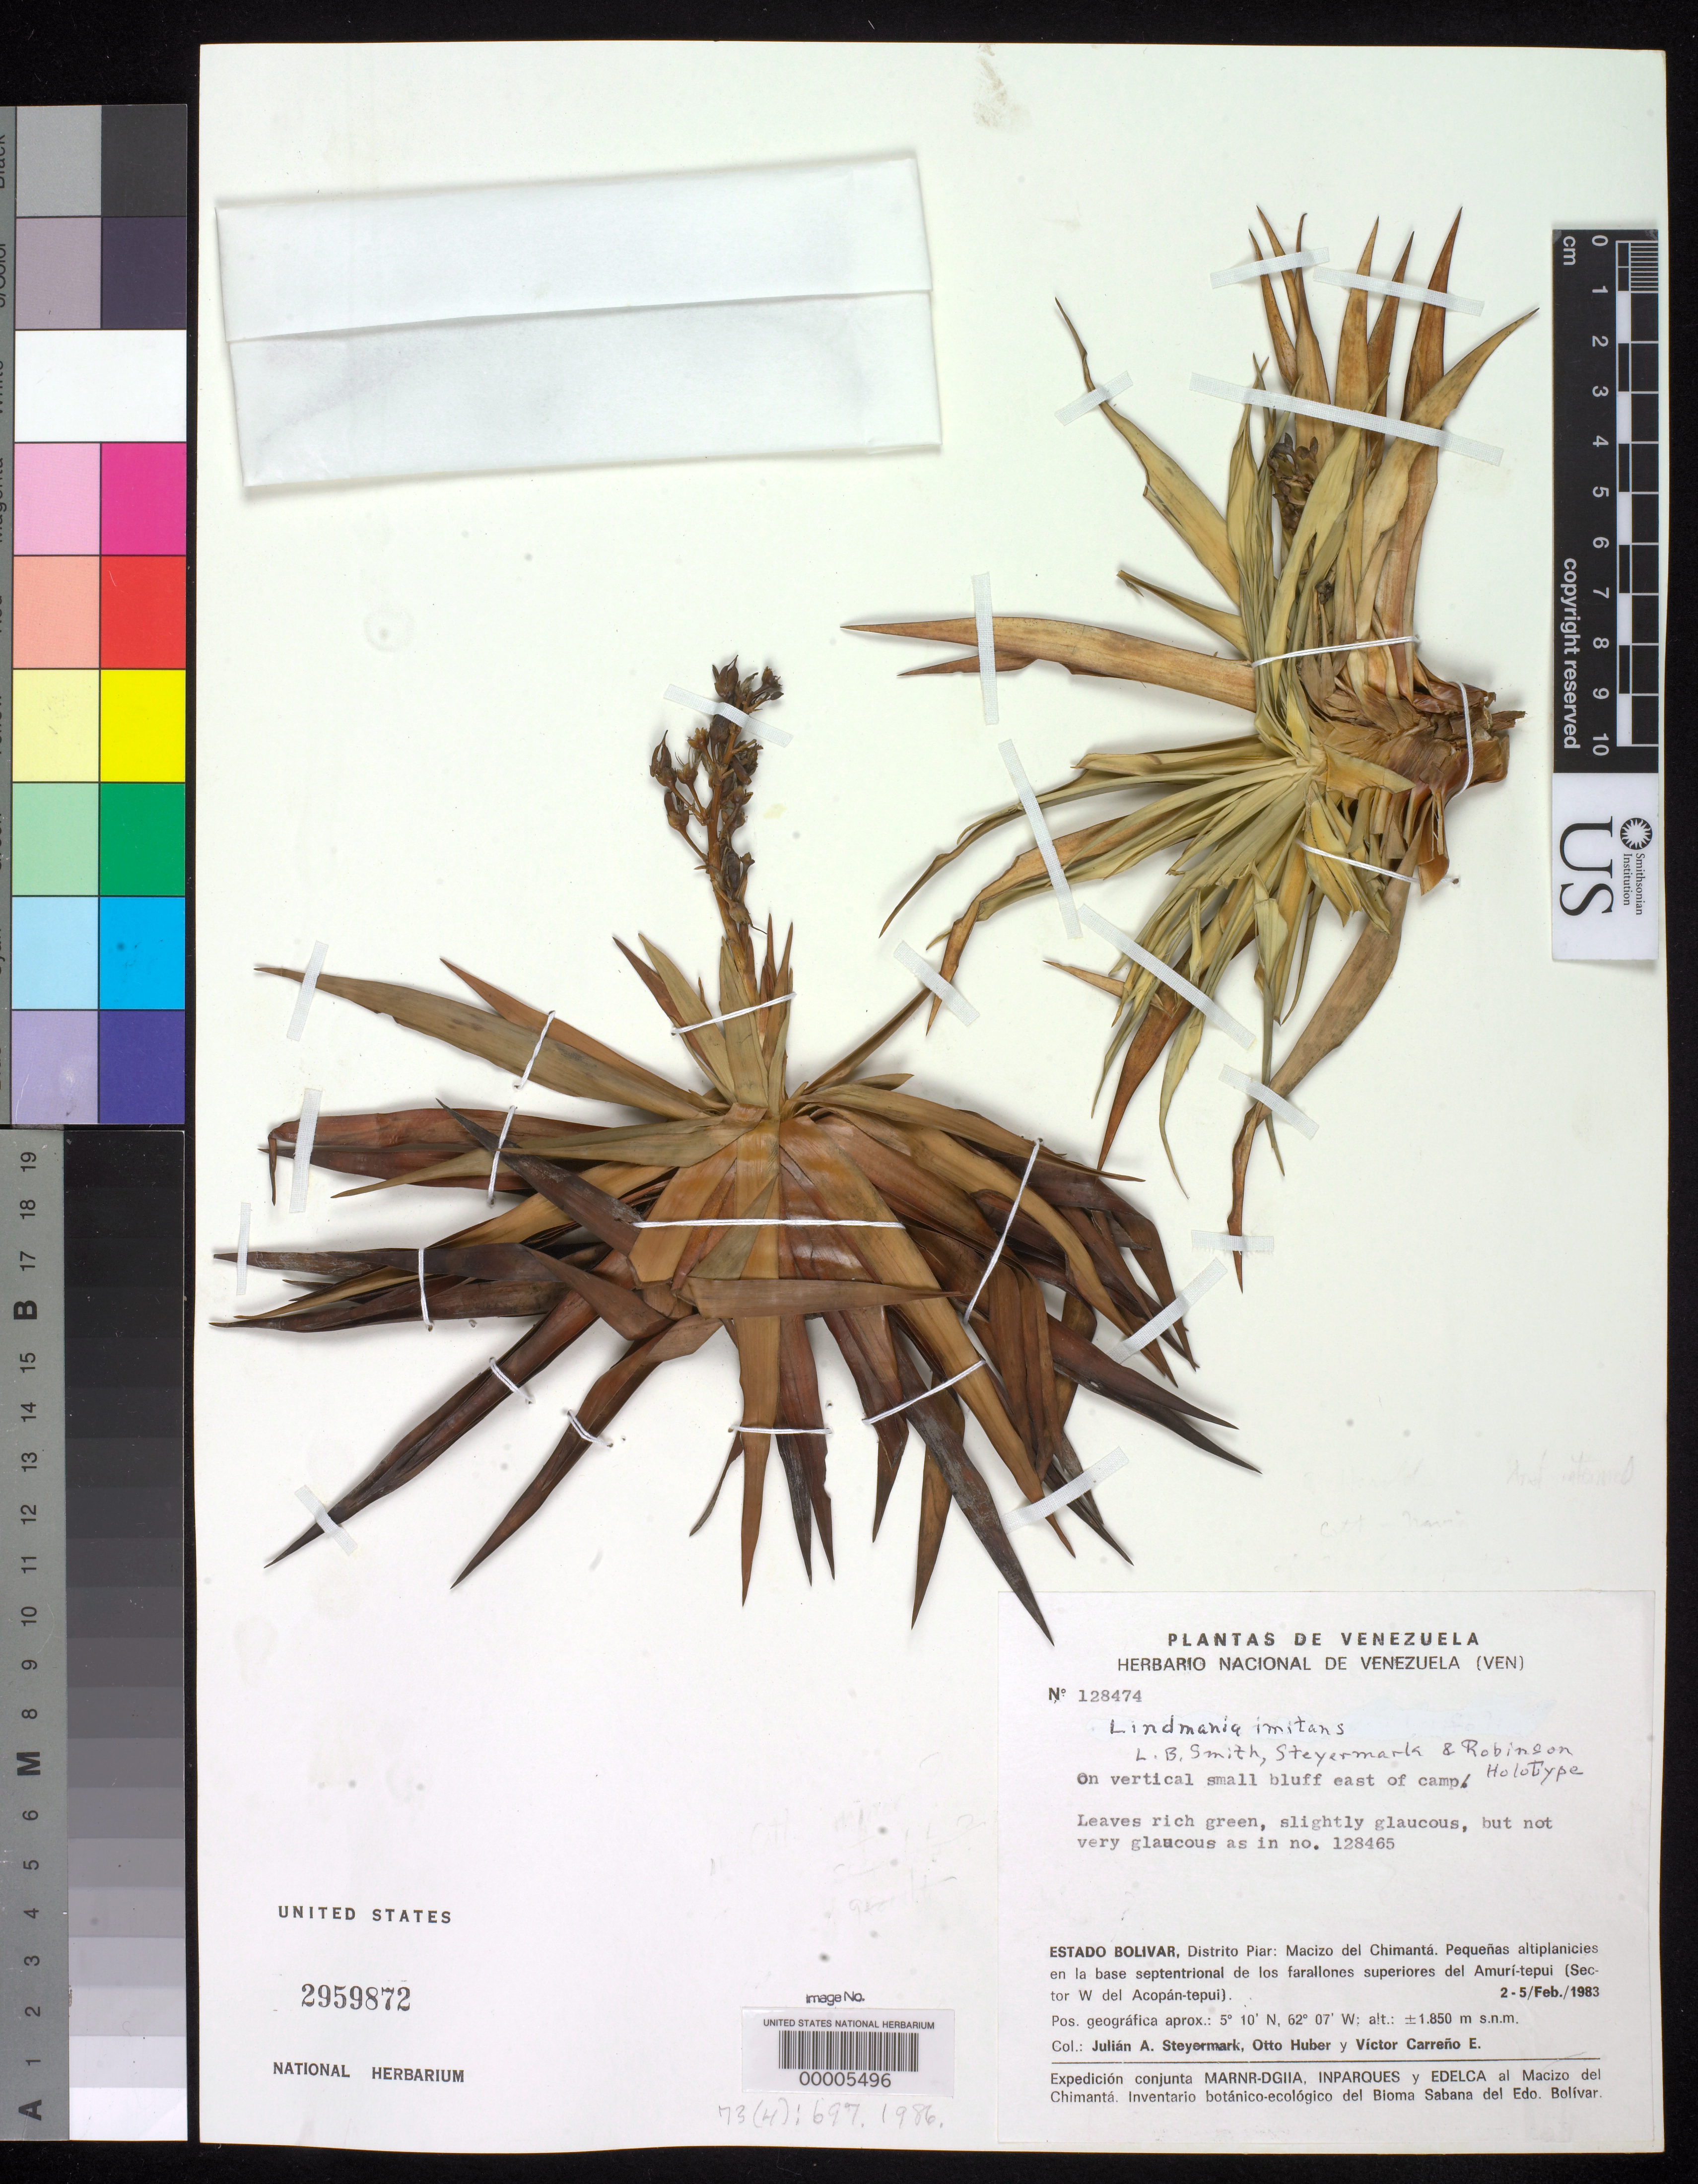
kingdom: Plantae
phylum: Tracheophyta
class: Liliopsida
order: Poales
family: Bromeliaceae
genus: Lindmania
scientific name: Lindmania imitans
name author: L.B. Sm. et al.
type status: Holotype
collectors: J. Steyermark, O. Huber & V. Carreño E.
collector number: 128474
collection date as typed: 02 Feb 1983 to 05 Feb 1983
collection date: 1983-02-02/1983-02-05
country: Venezuela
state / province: Bolivar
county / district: Piar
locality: Macizo del Chimanta, W of Acopan-Tepui, base of Amuri-Tepui.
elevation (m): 1850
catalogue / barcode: US 2959872